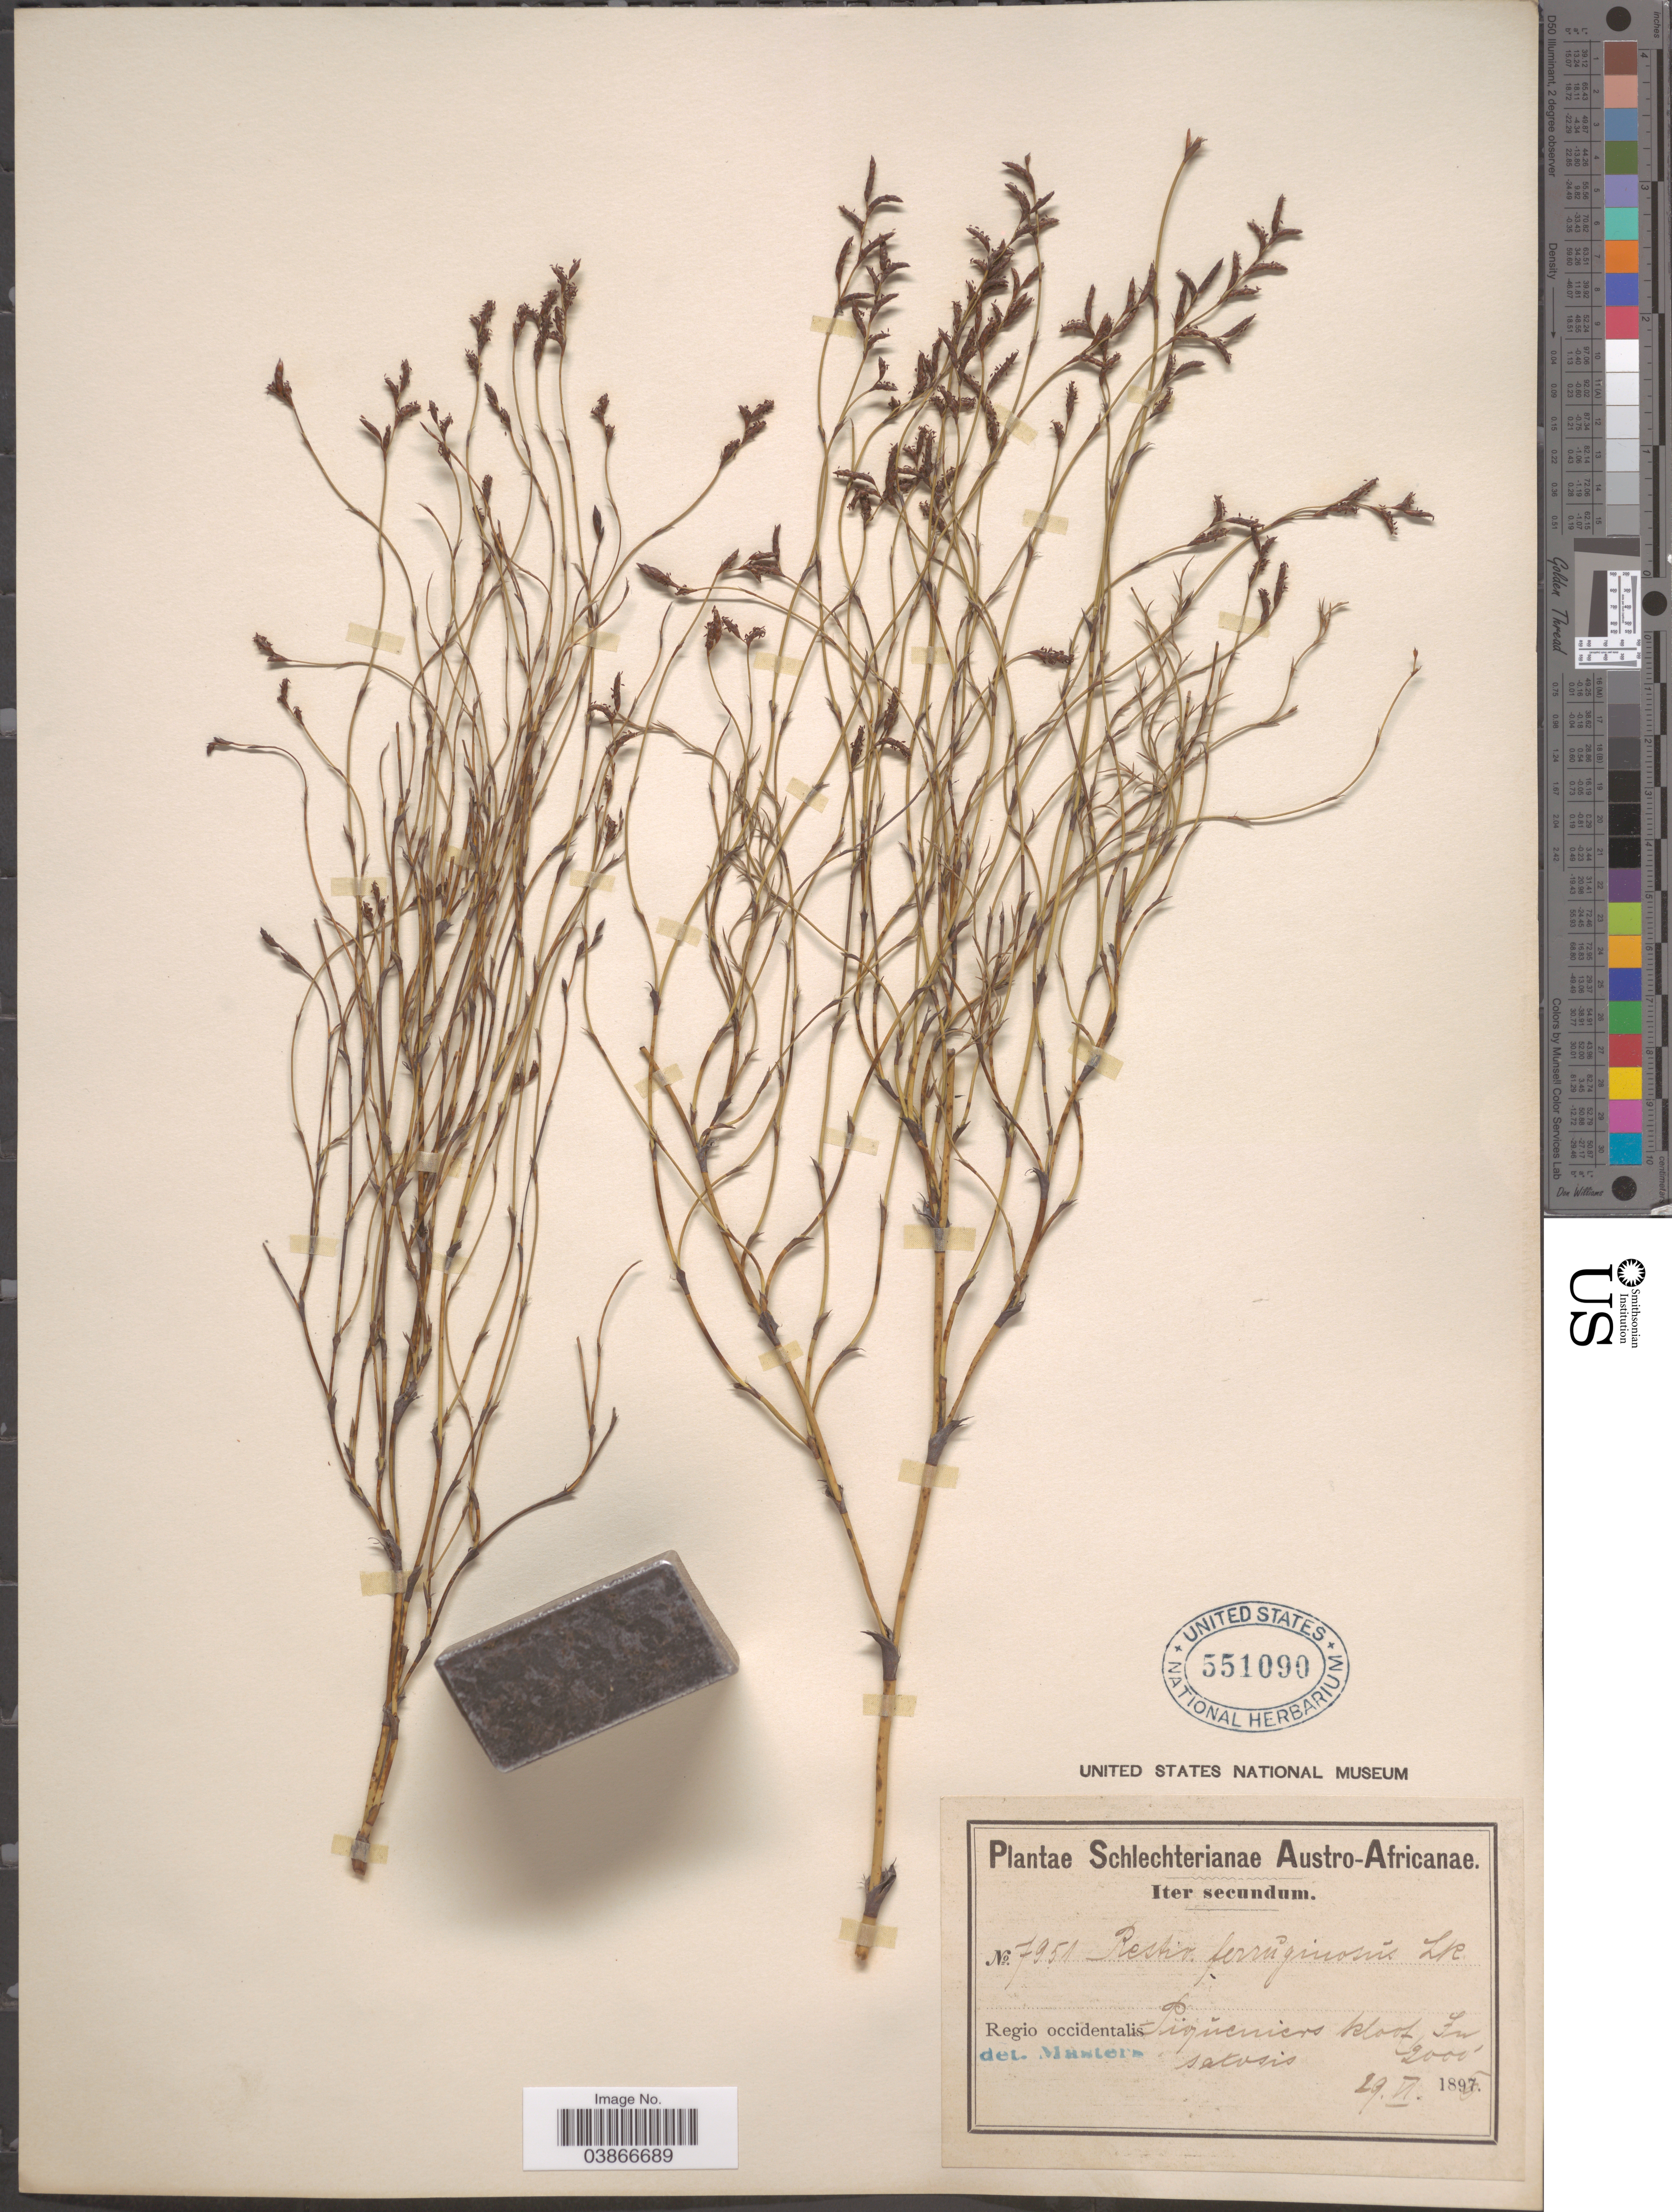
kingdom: Plantae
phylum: Tracheophyta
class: Liliopsida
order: Poales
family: Restionaceae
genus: Restio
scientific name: Restio ferrugineus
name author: Link ex Kunth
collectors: Schlechter, --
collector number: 7951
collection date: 1896-06-29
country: South Africa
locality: Austro-Africanæ. Regio occidentalis Piquiniers kloof, In saxosis.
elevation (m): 610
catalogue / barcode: US 551090